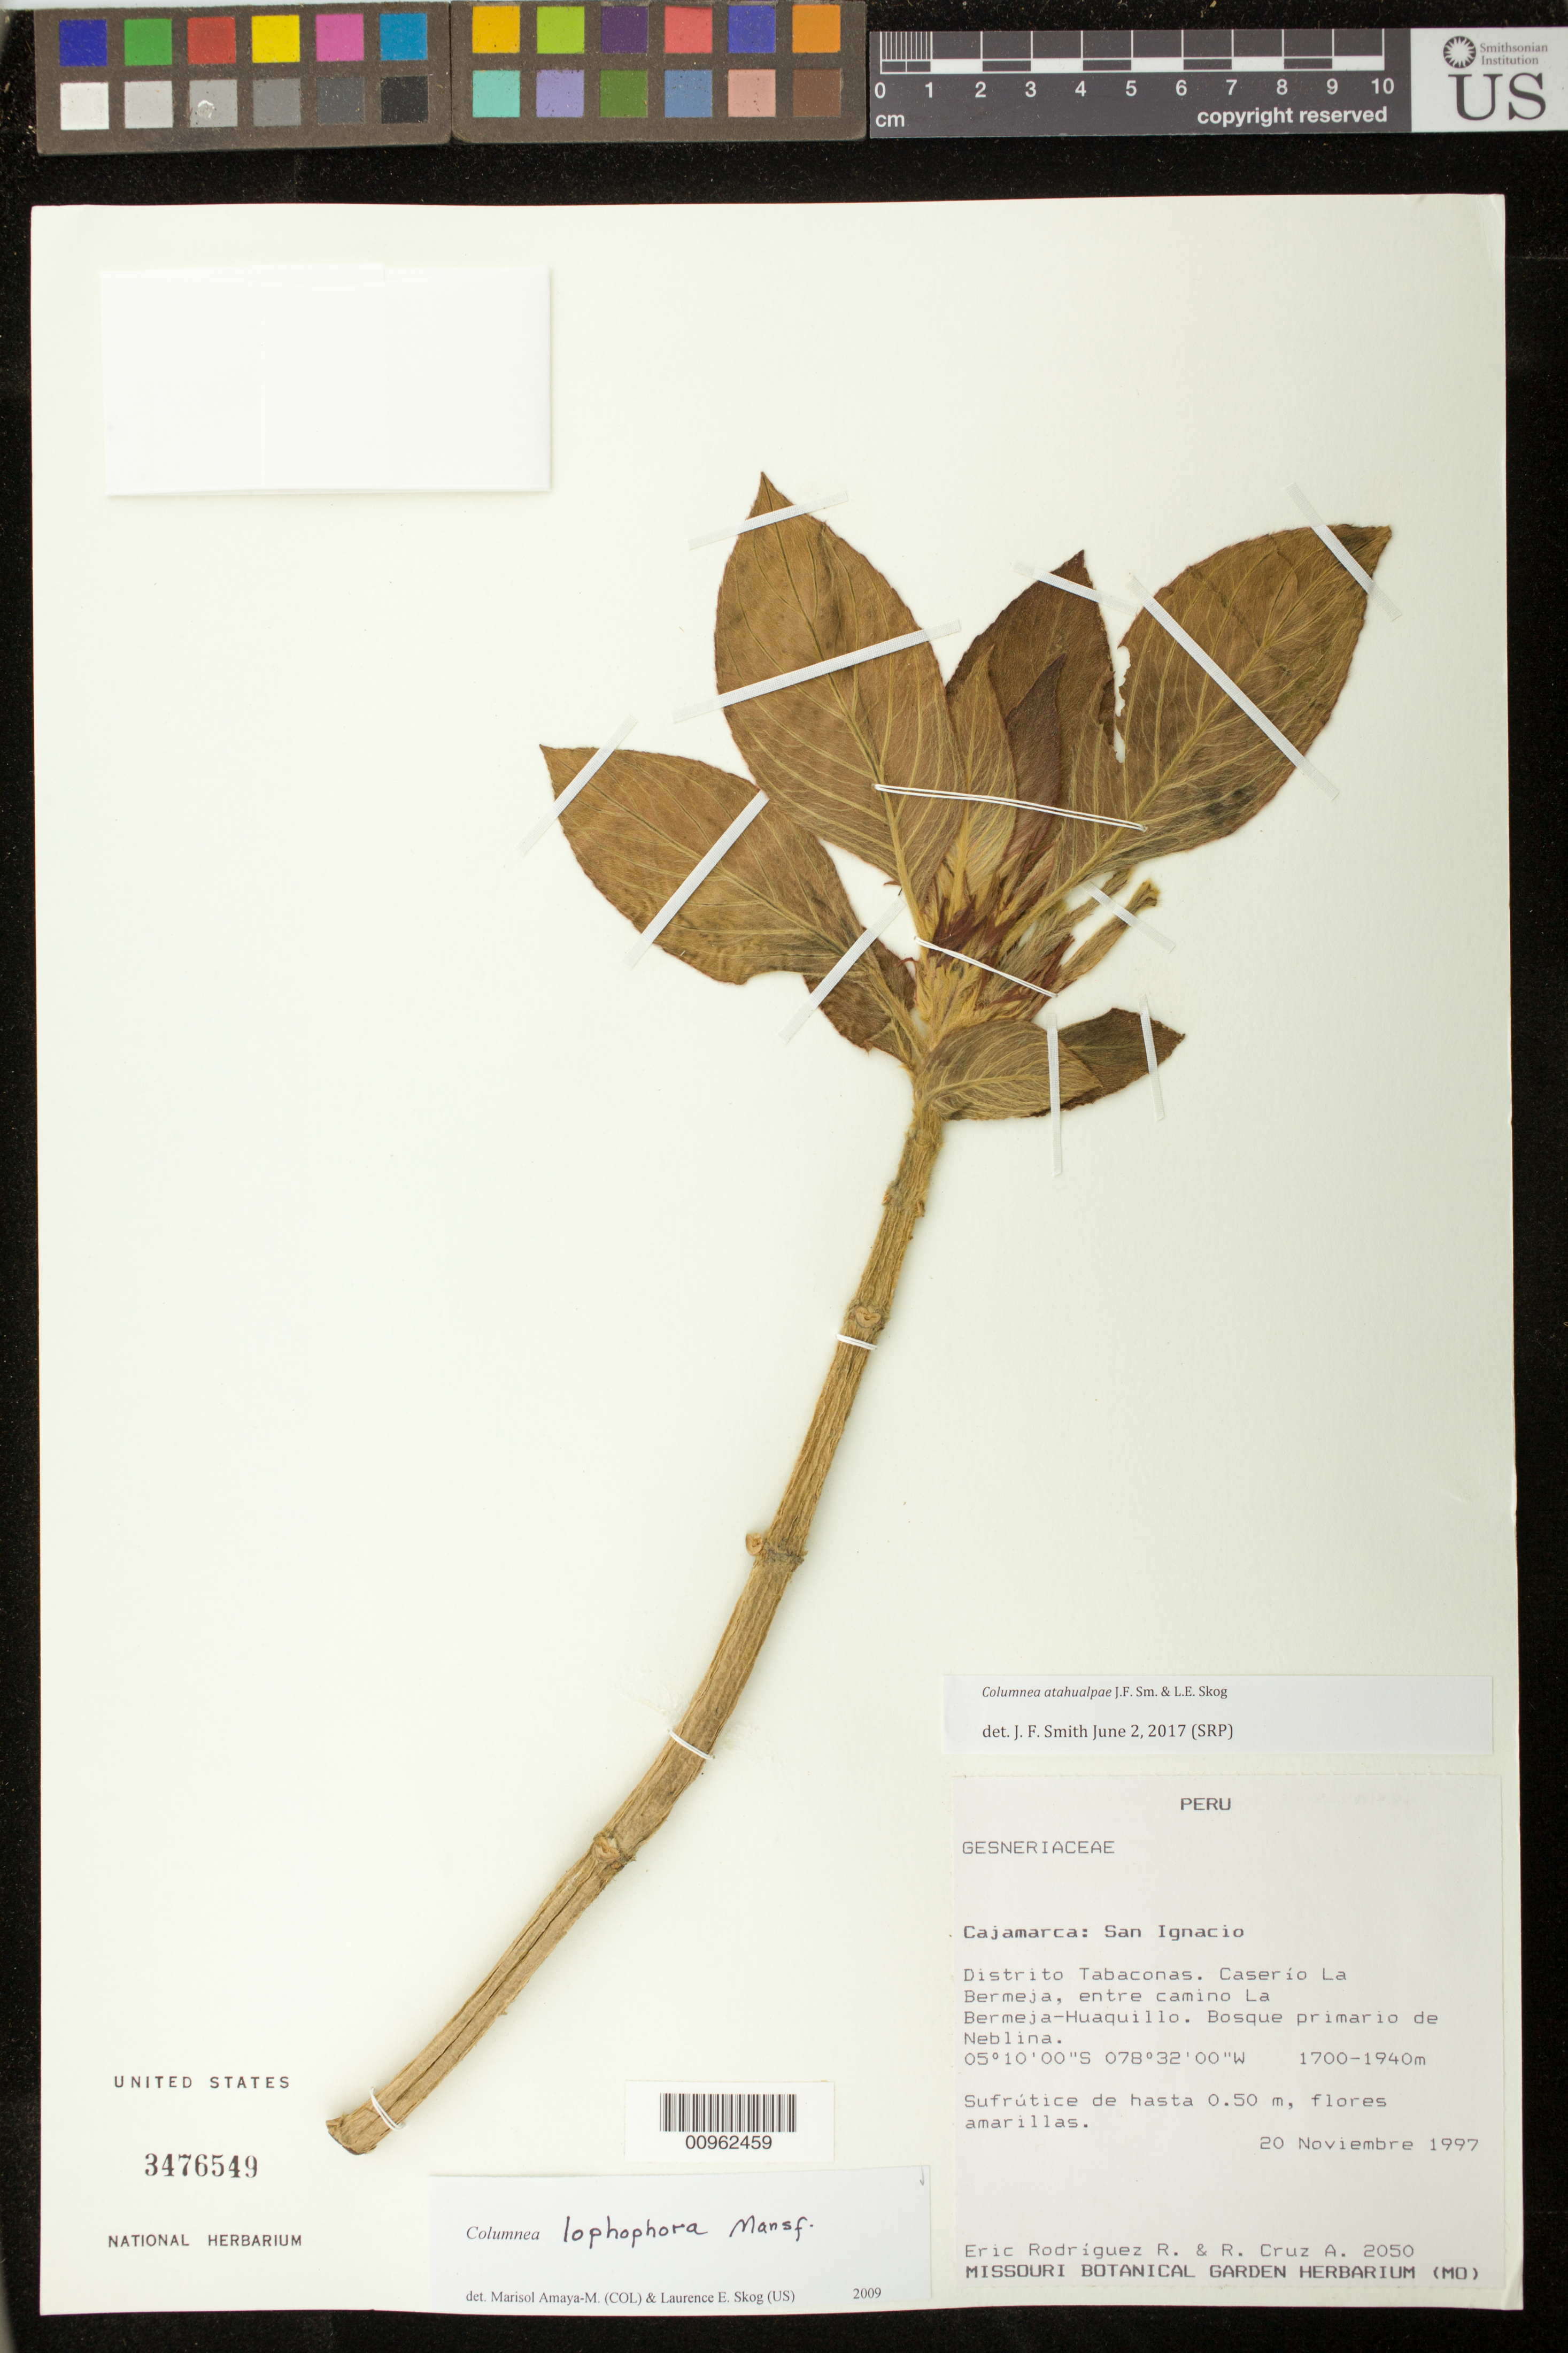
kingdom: Plantae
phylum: Tracheophyta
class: Magnoliopsida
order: Lamiales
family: Gesneriaceae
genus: Columnea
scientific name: Columnea atahualpae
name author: J.F. Sm. & L.E. Skog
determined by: Smith, J. F.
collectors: E. Rodríguez R. & R. Cruz A.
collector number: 2050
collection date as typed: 20 Nov 1997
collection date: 1997-11-20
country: Peru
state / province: Cajamarca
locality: Cajamarca: San Ignacio. Distrito Tabaconas. Caserio La bermeja, entre camino La Bermeja-Huaquillo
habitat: Bosque primario de Neblina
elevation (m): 1700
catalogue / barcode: US 3476549